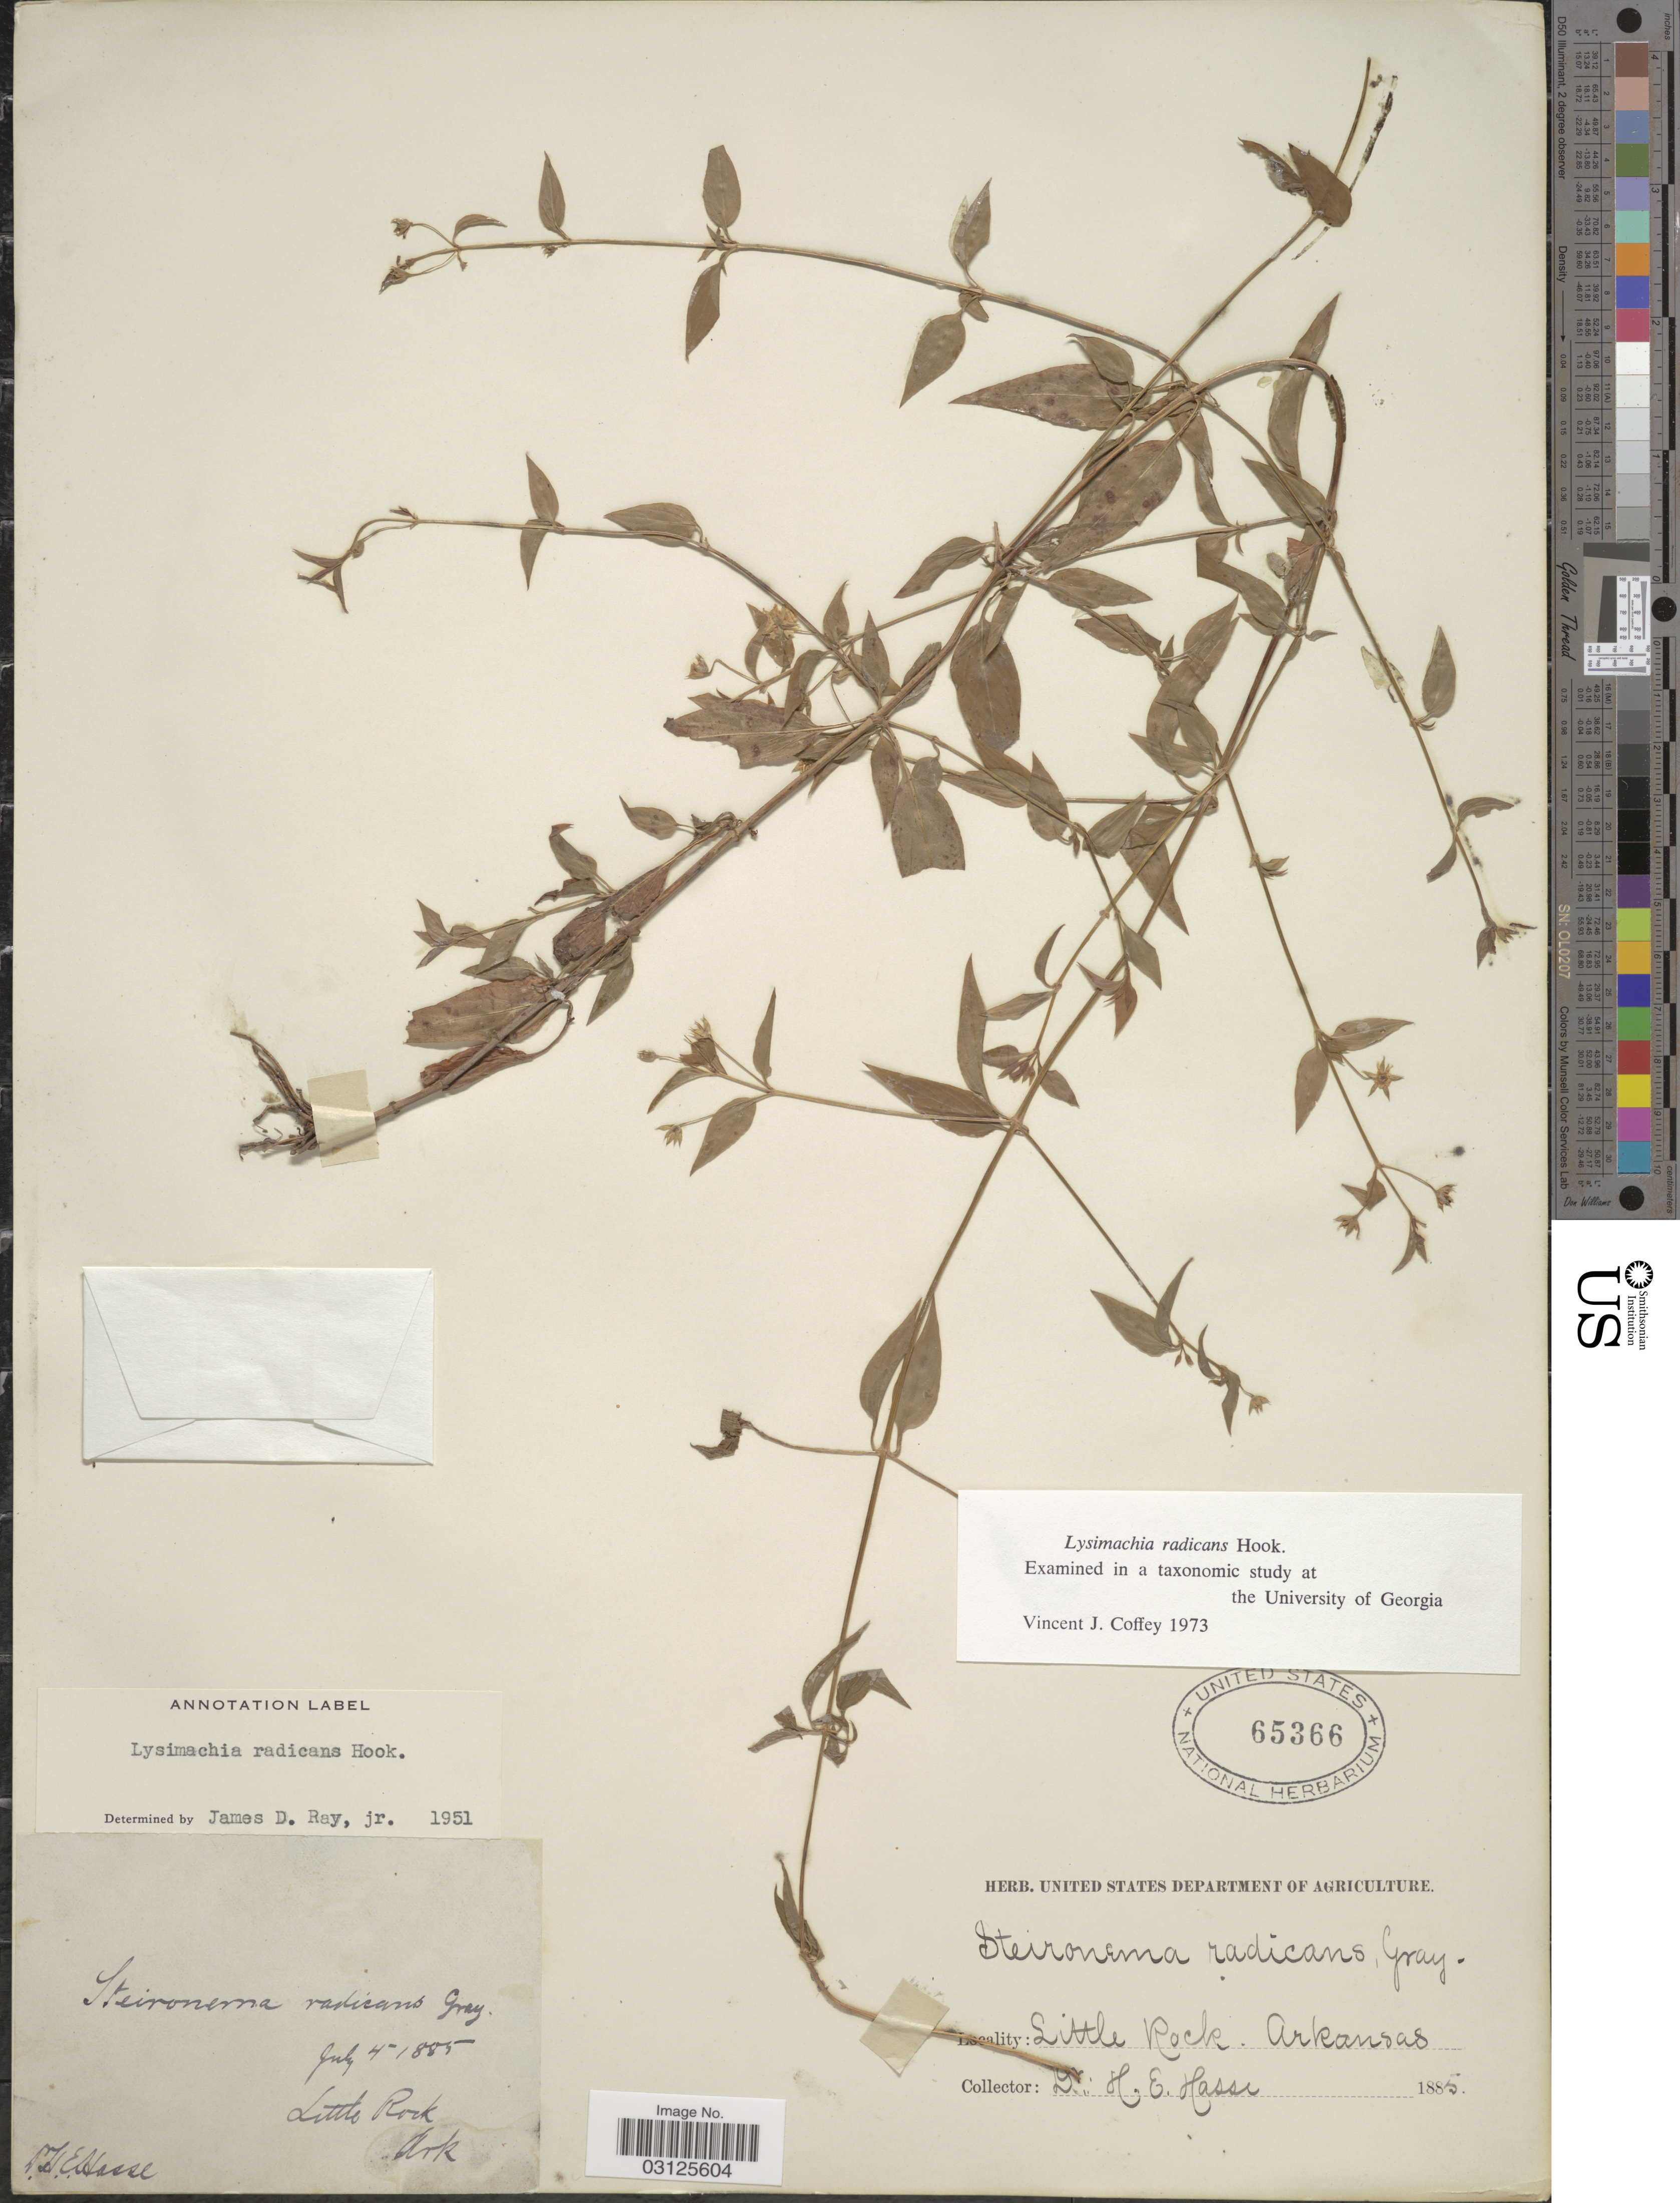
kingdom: Plantae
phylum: Tracheophyta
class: Magnoliopsida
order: Ericales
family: Primulaceae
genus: Lysimachia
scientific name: Lysimachia radicans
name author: Hook.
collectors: H. E. Hasse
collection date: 1885-07-04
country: United States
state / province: Arkansas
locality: Little Rock.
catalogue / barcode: US 65366